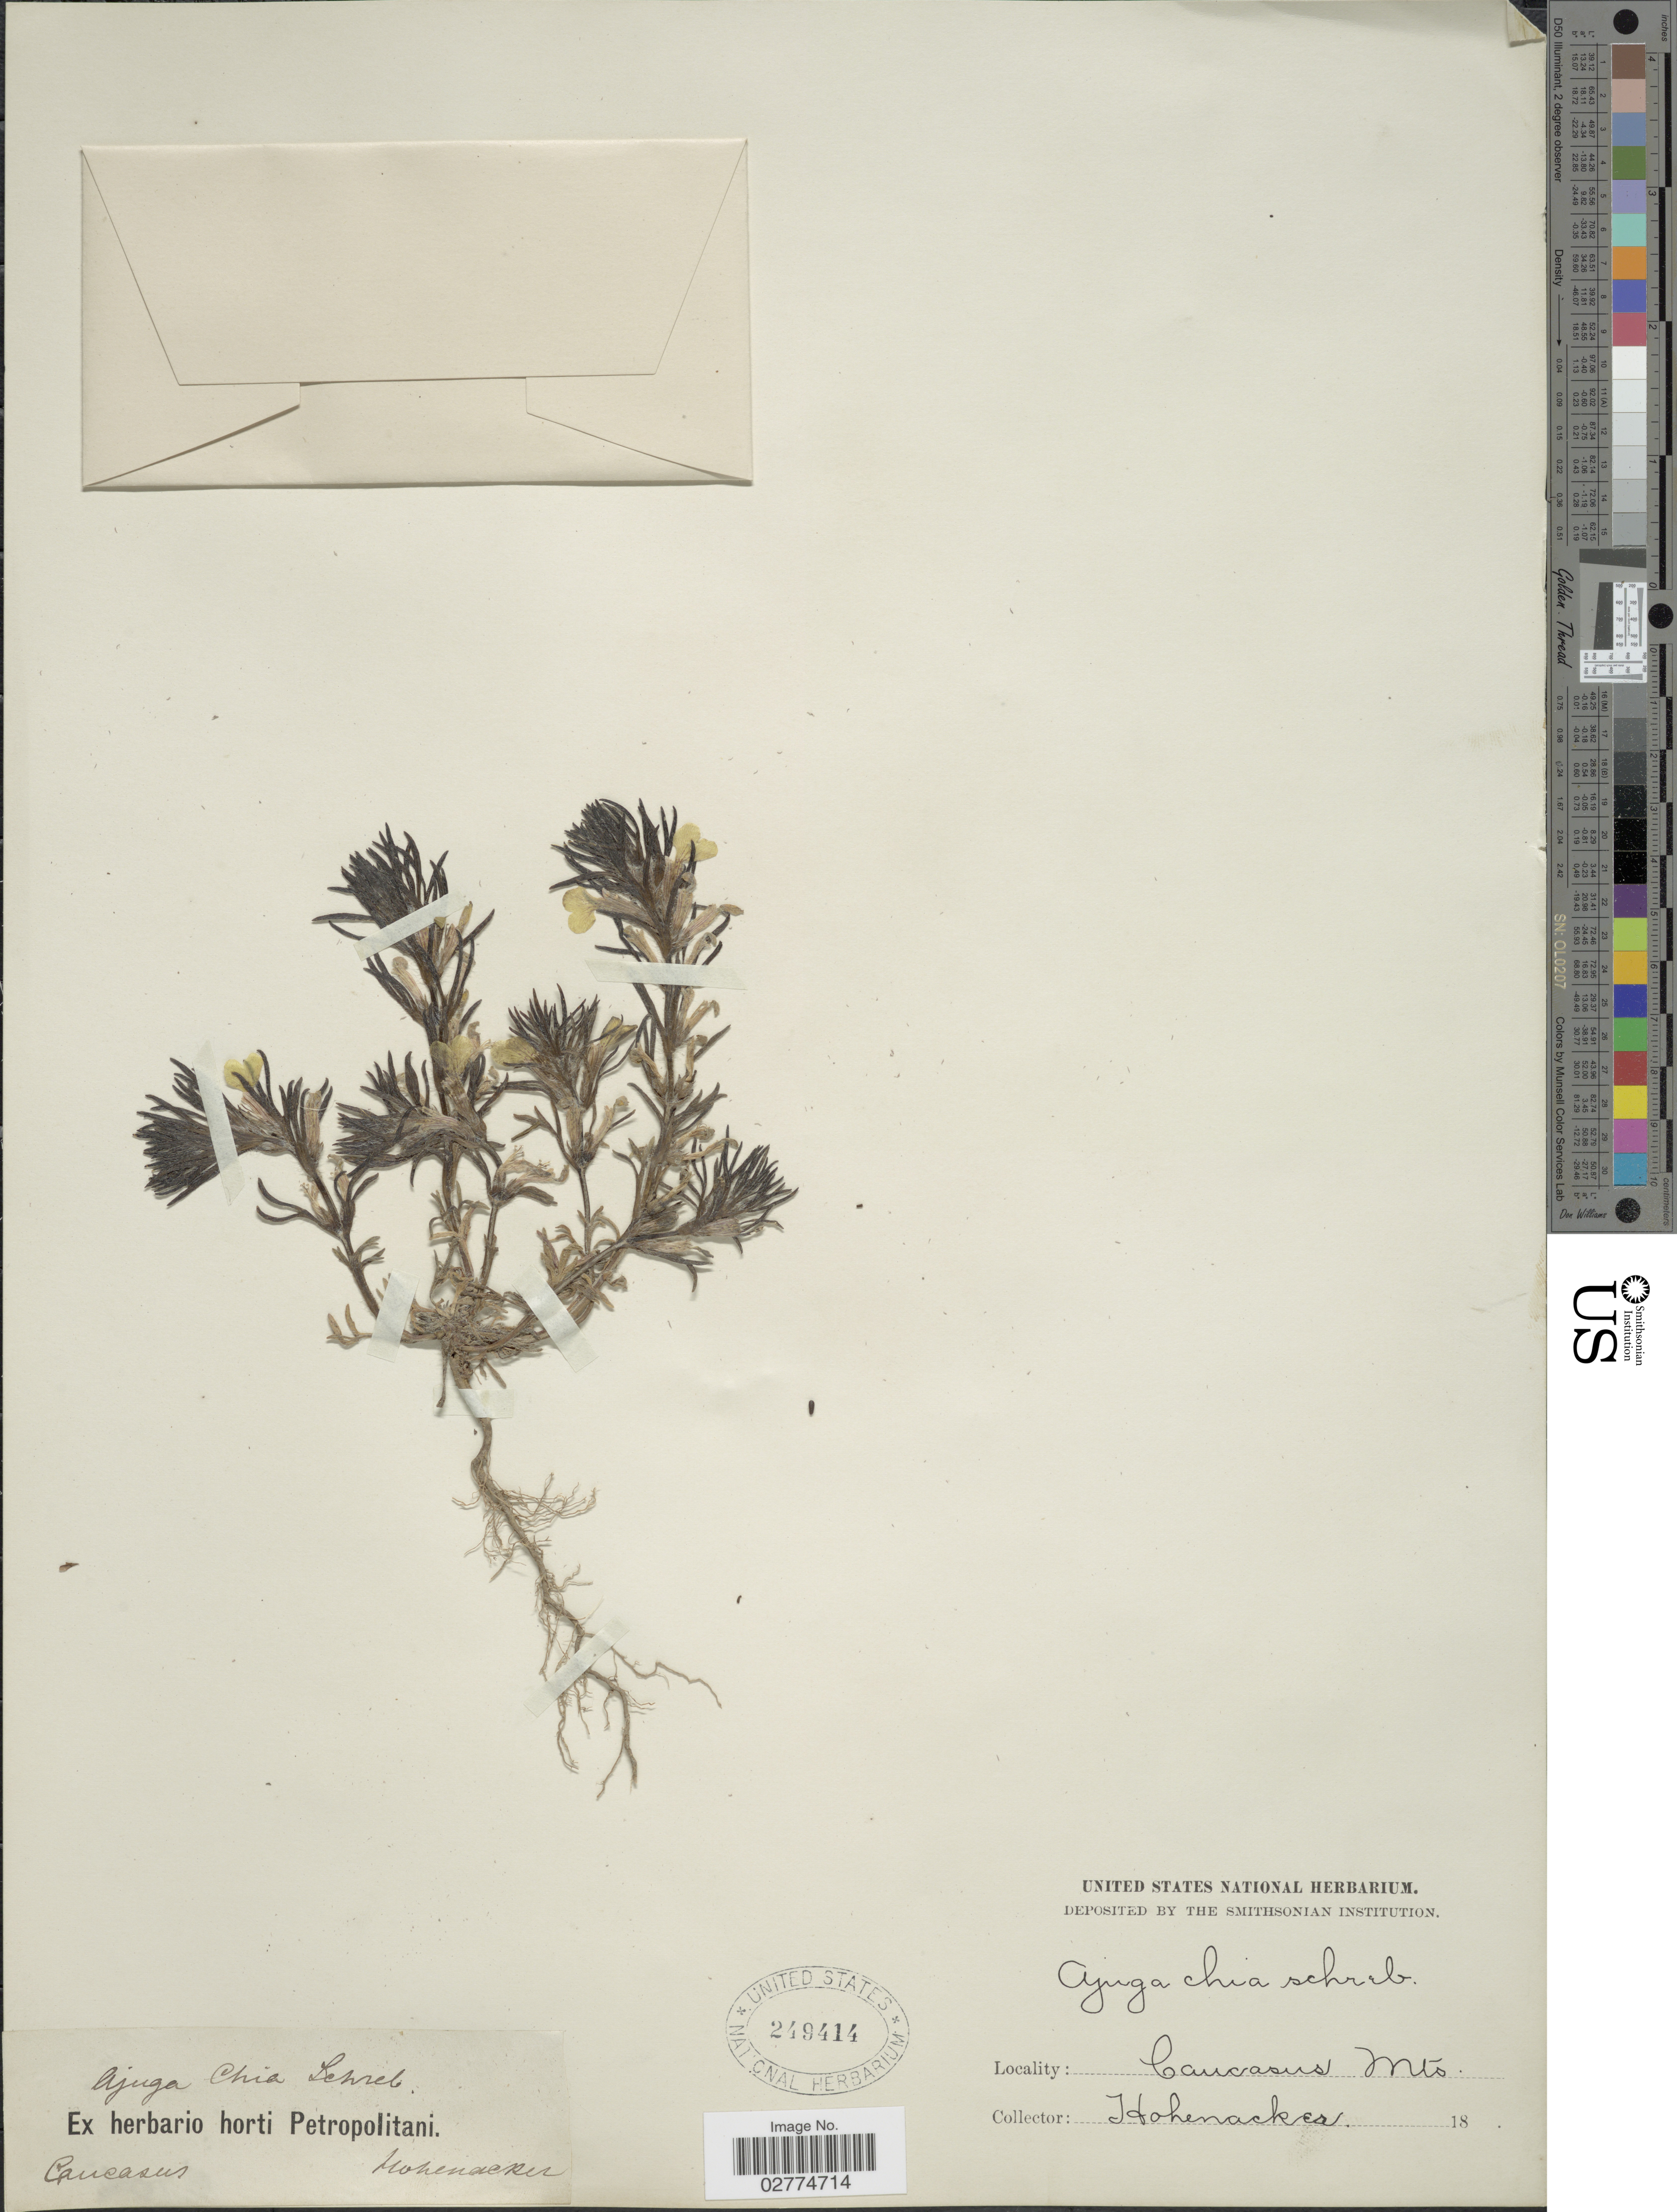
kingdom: Plantae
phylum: Tracheophyta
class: Magnoliopsida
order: Lamiales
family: Lamiaceae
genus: Ajuga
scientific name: Ajuga chia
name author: Schreb.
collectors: Hohenacker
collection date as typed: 18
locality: Caucasus Mts.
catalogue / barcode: US 249414